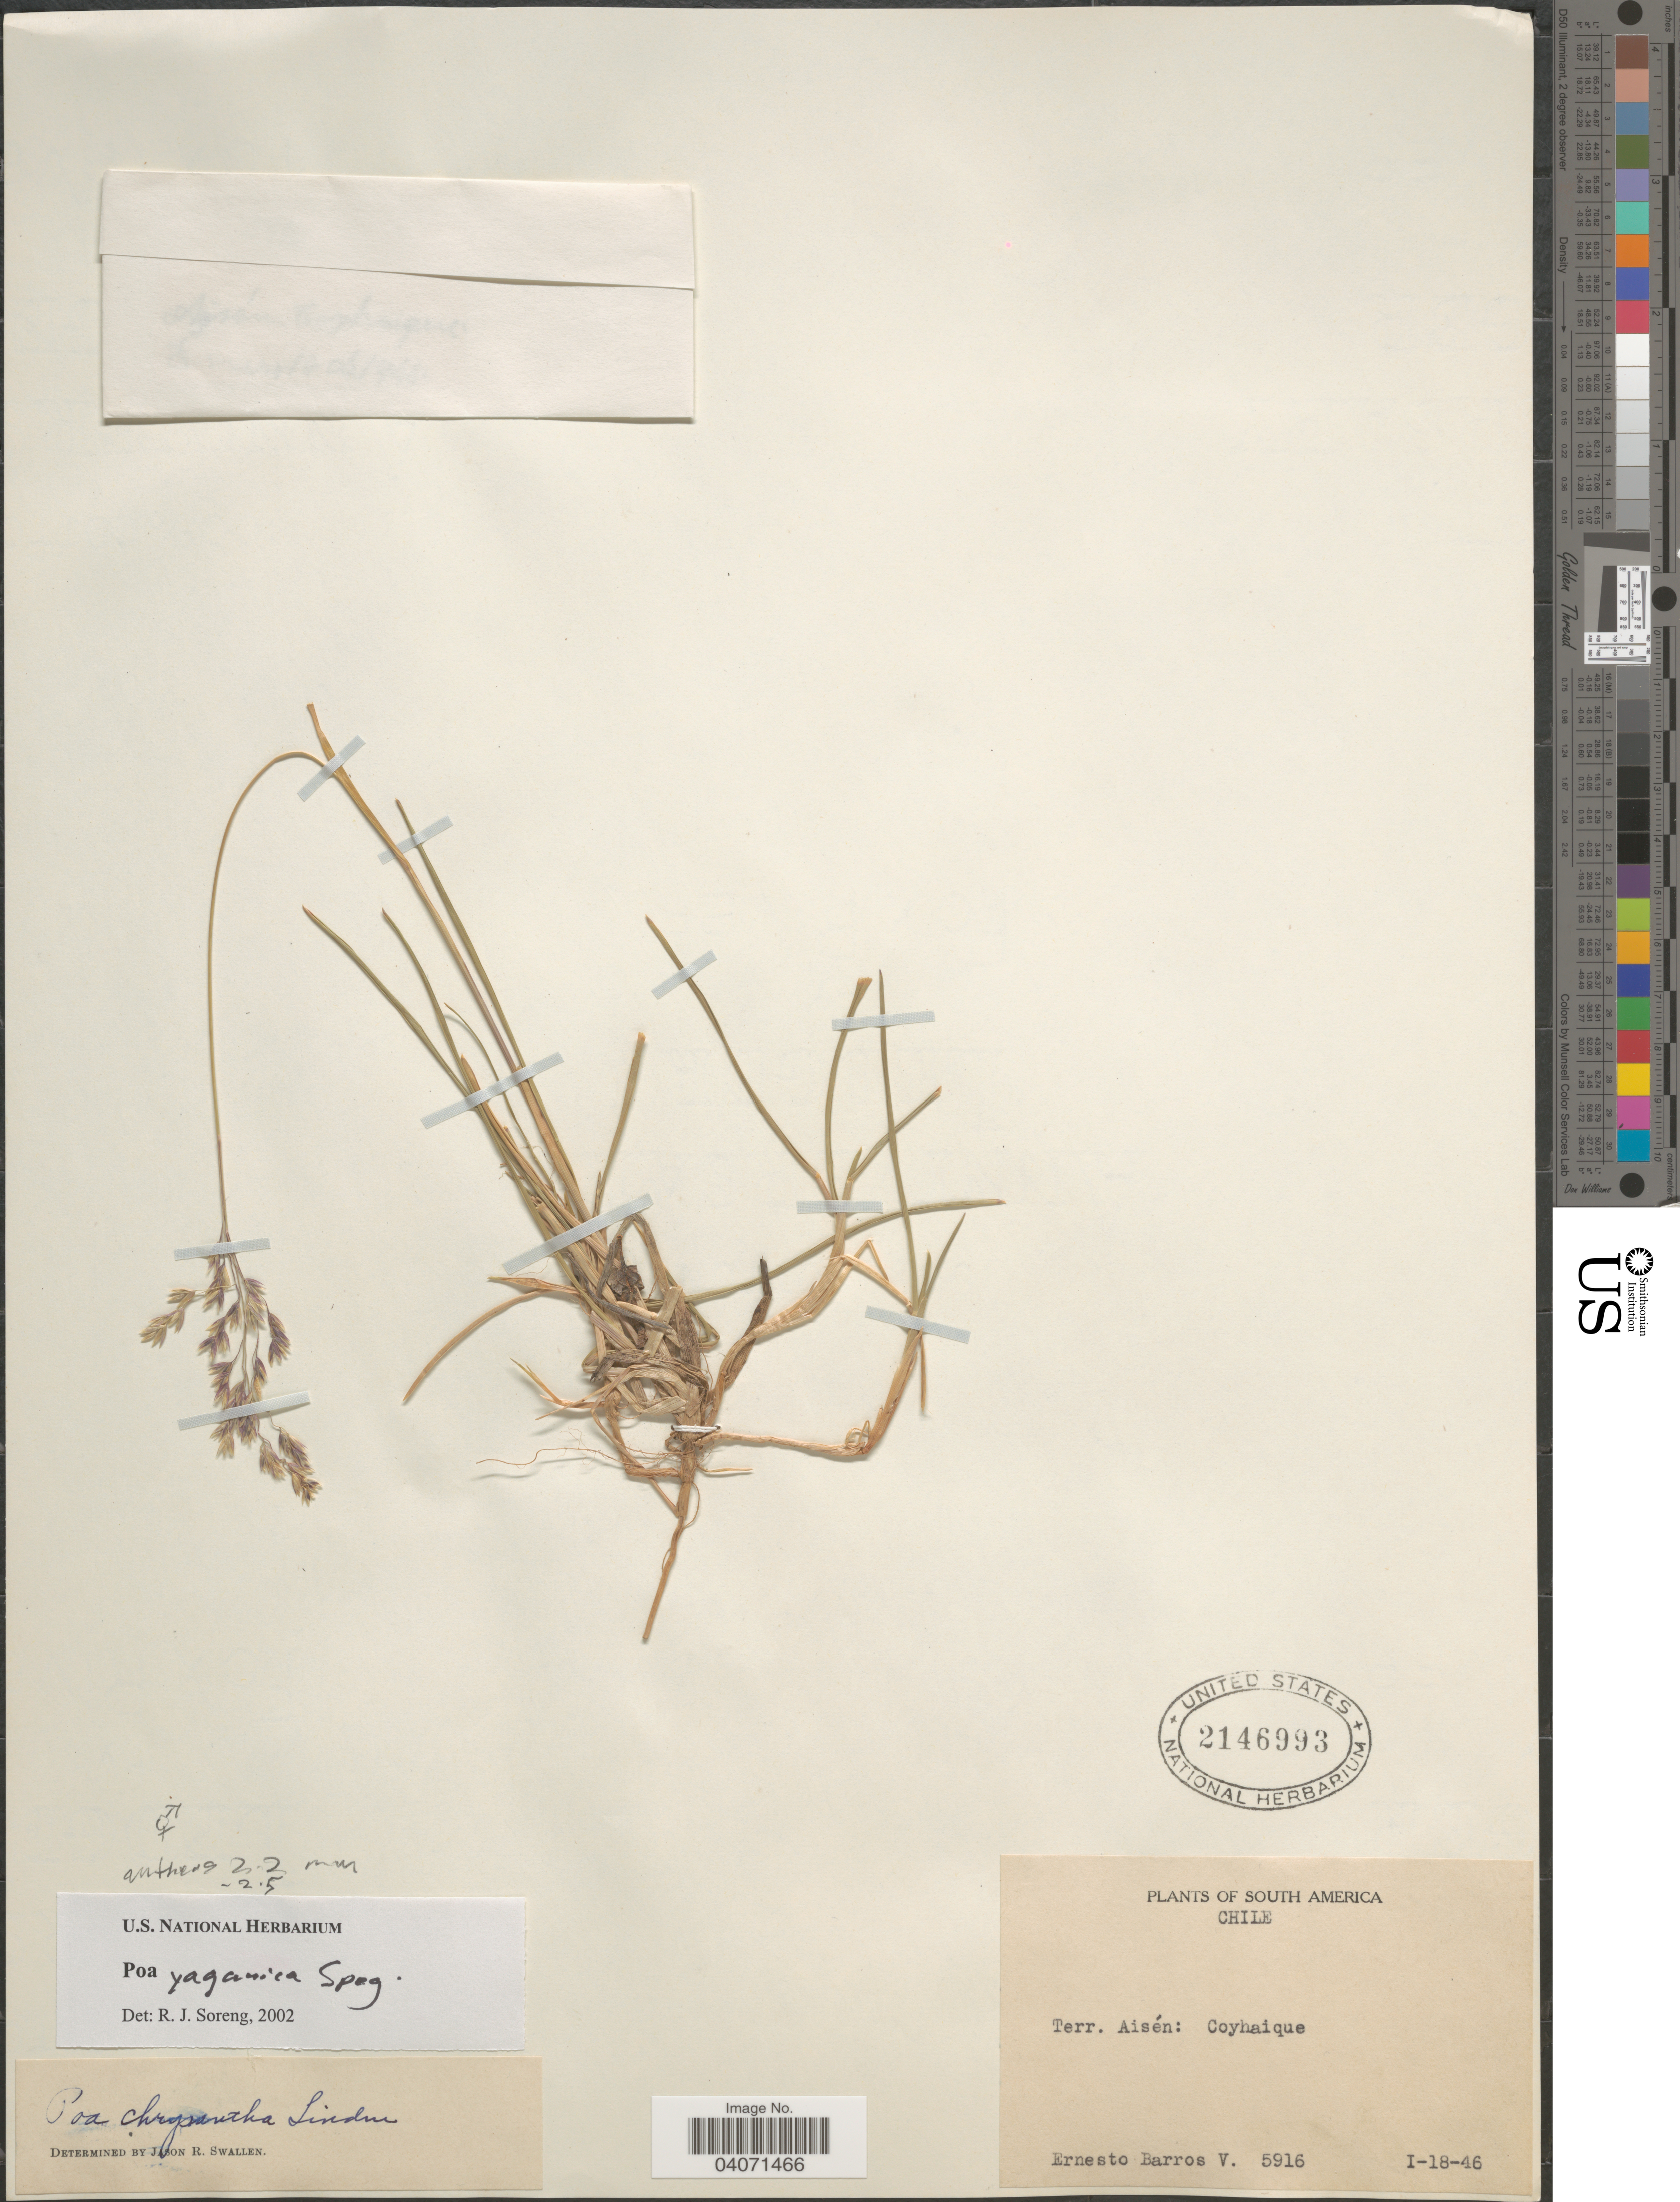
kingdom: Plantae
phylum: Tracheophyta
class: Liliopsida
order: Poales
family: Poaceae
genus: Poa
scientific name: Poa yaganica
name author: Speg.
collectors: E. Barros V.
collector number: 5916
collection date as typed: Transcribed d/m/y: 18/1/46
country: Chile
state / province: Aisén (XI)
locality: Coyhaique.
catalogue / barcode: US 2146993